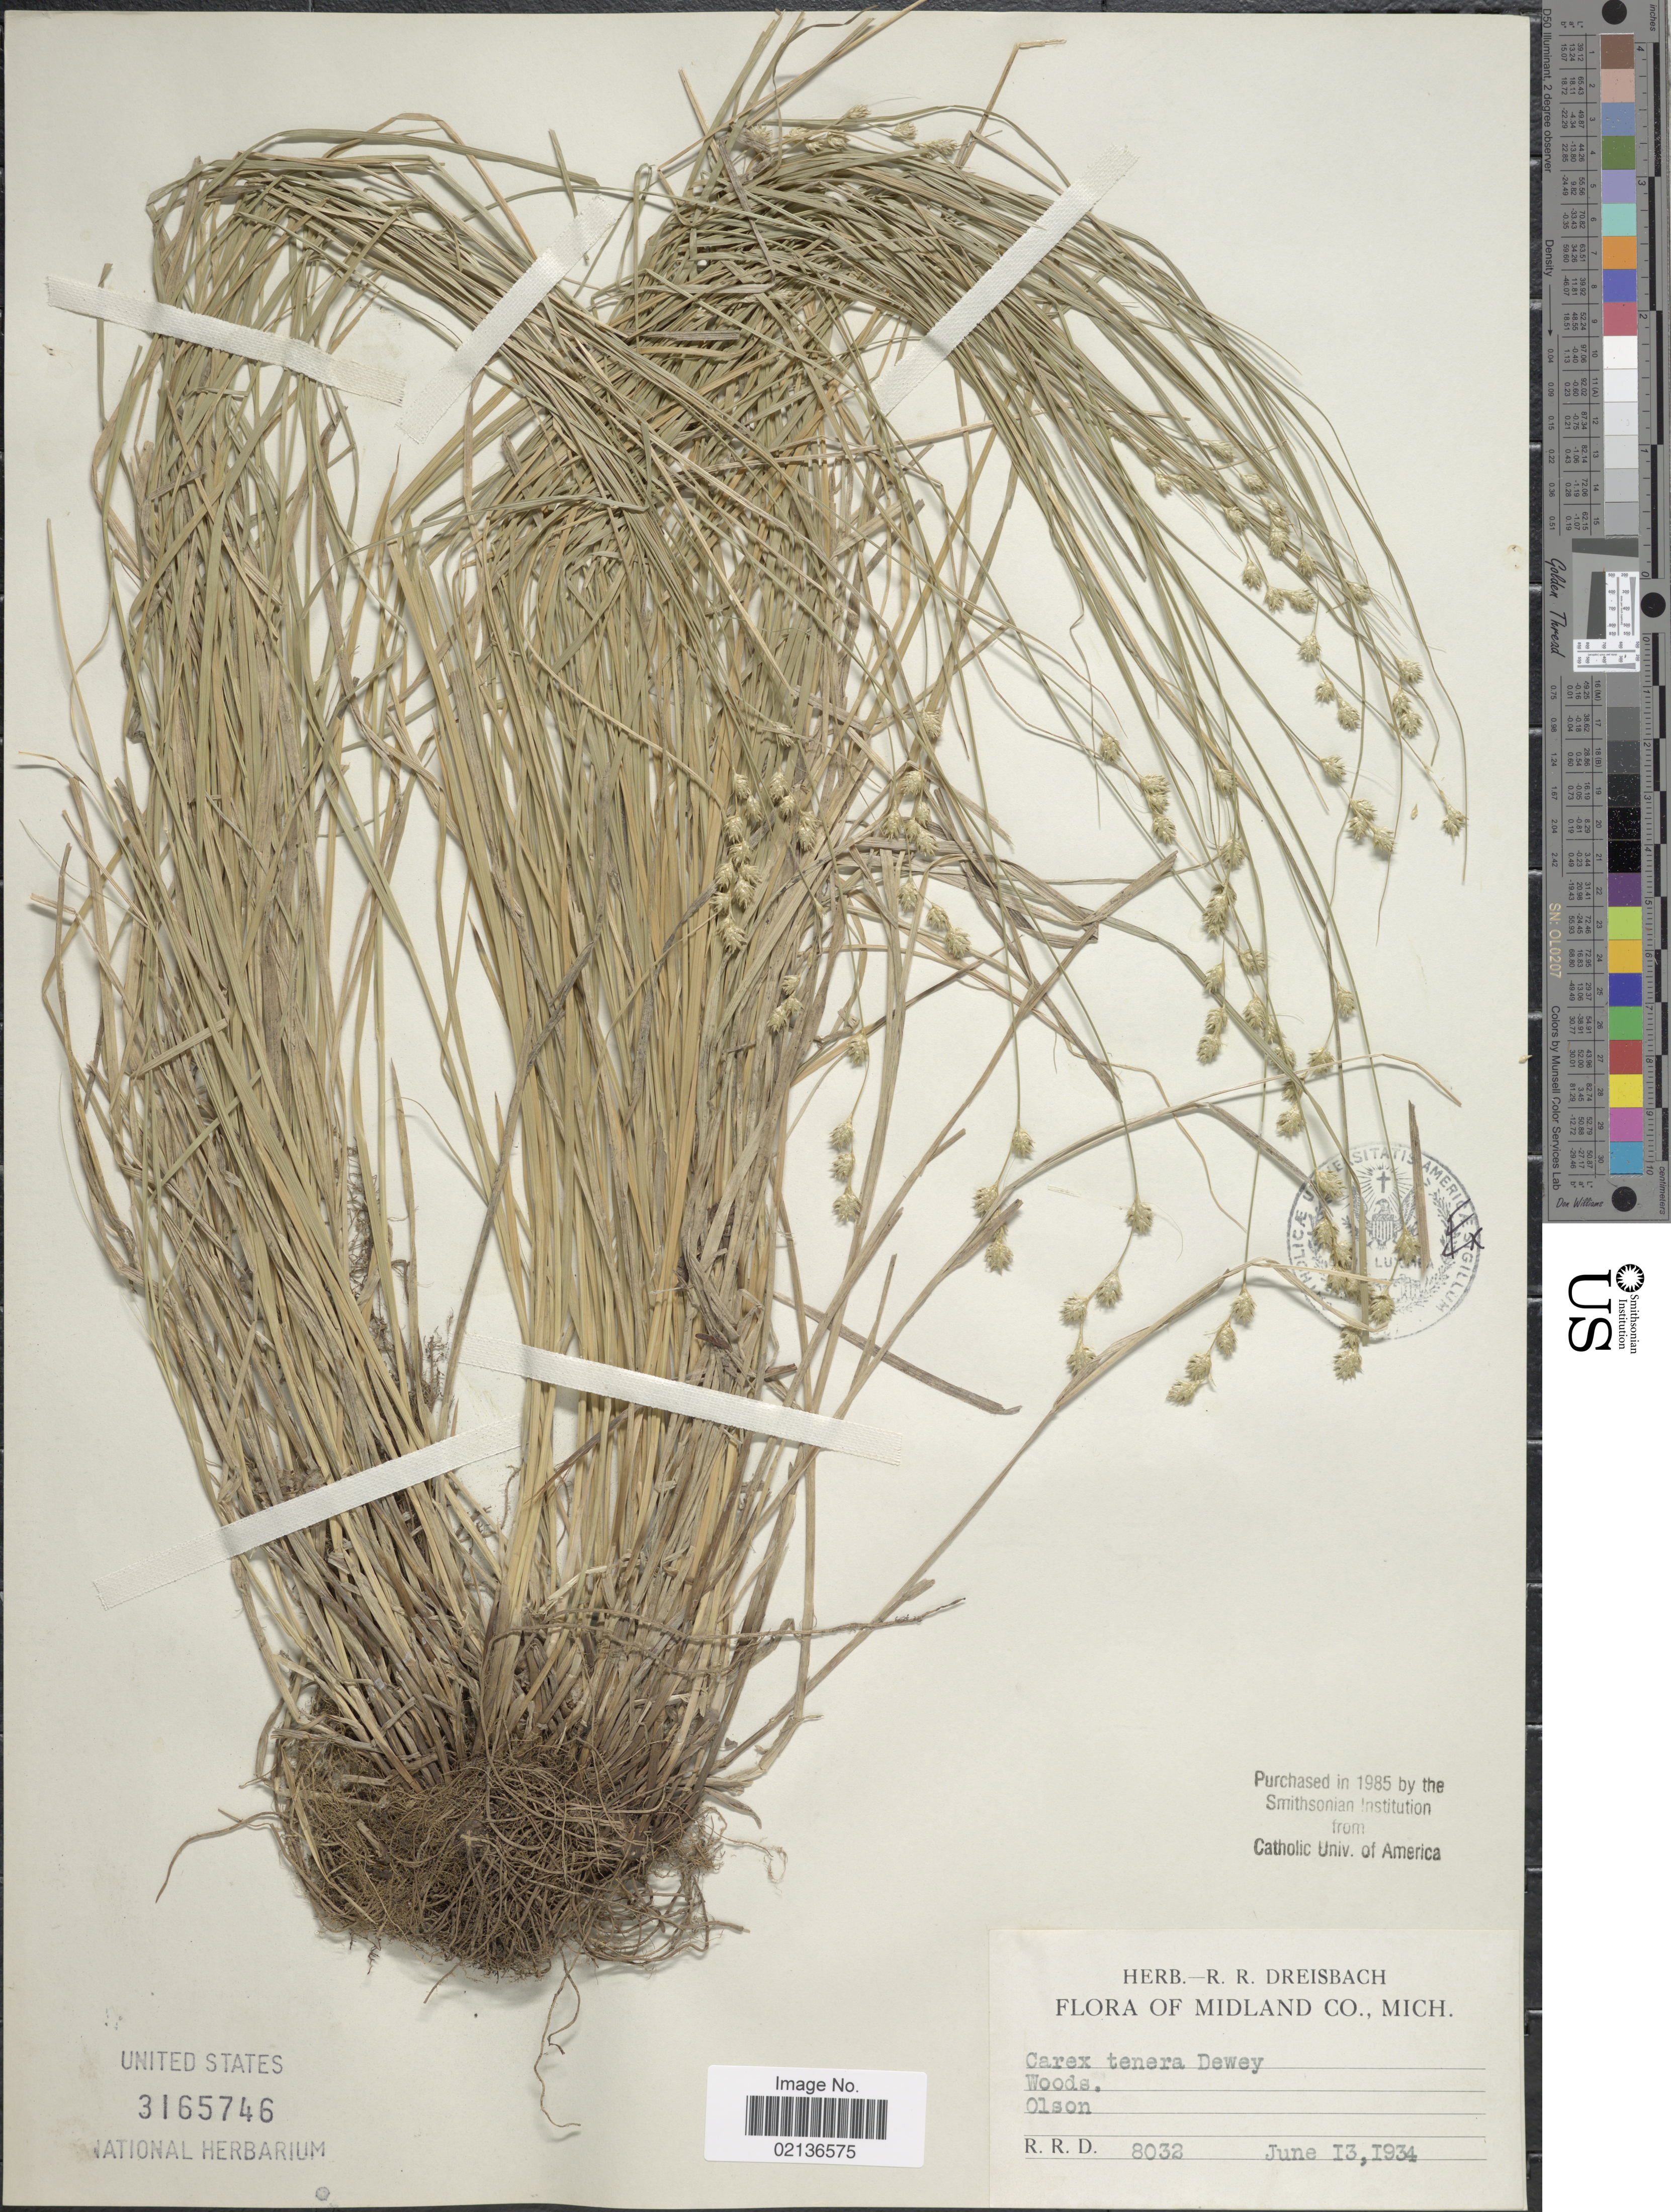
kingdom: Plantae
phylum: Tracheophyta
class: Liliopsida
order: Poales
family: Cyperaceae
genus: Carex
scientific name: Carex tenera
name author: Dewey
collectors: R. Dreisbach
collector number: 8032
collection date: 1934-06-13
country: United States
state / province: Michigan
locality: Midland Co., Mich., Olson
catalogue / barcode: US 3165746